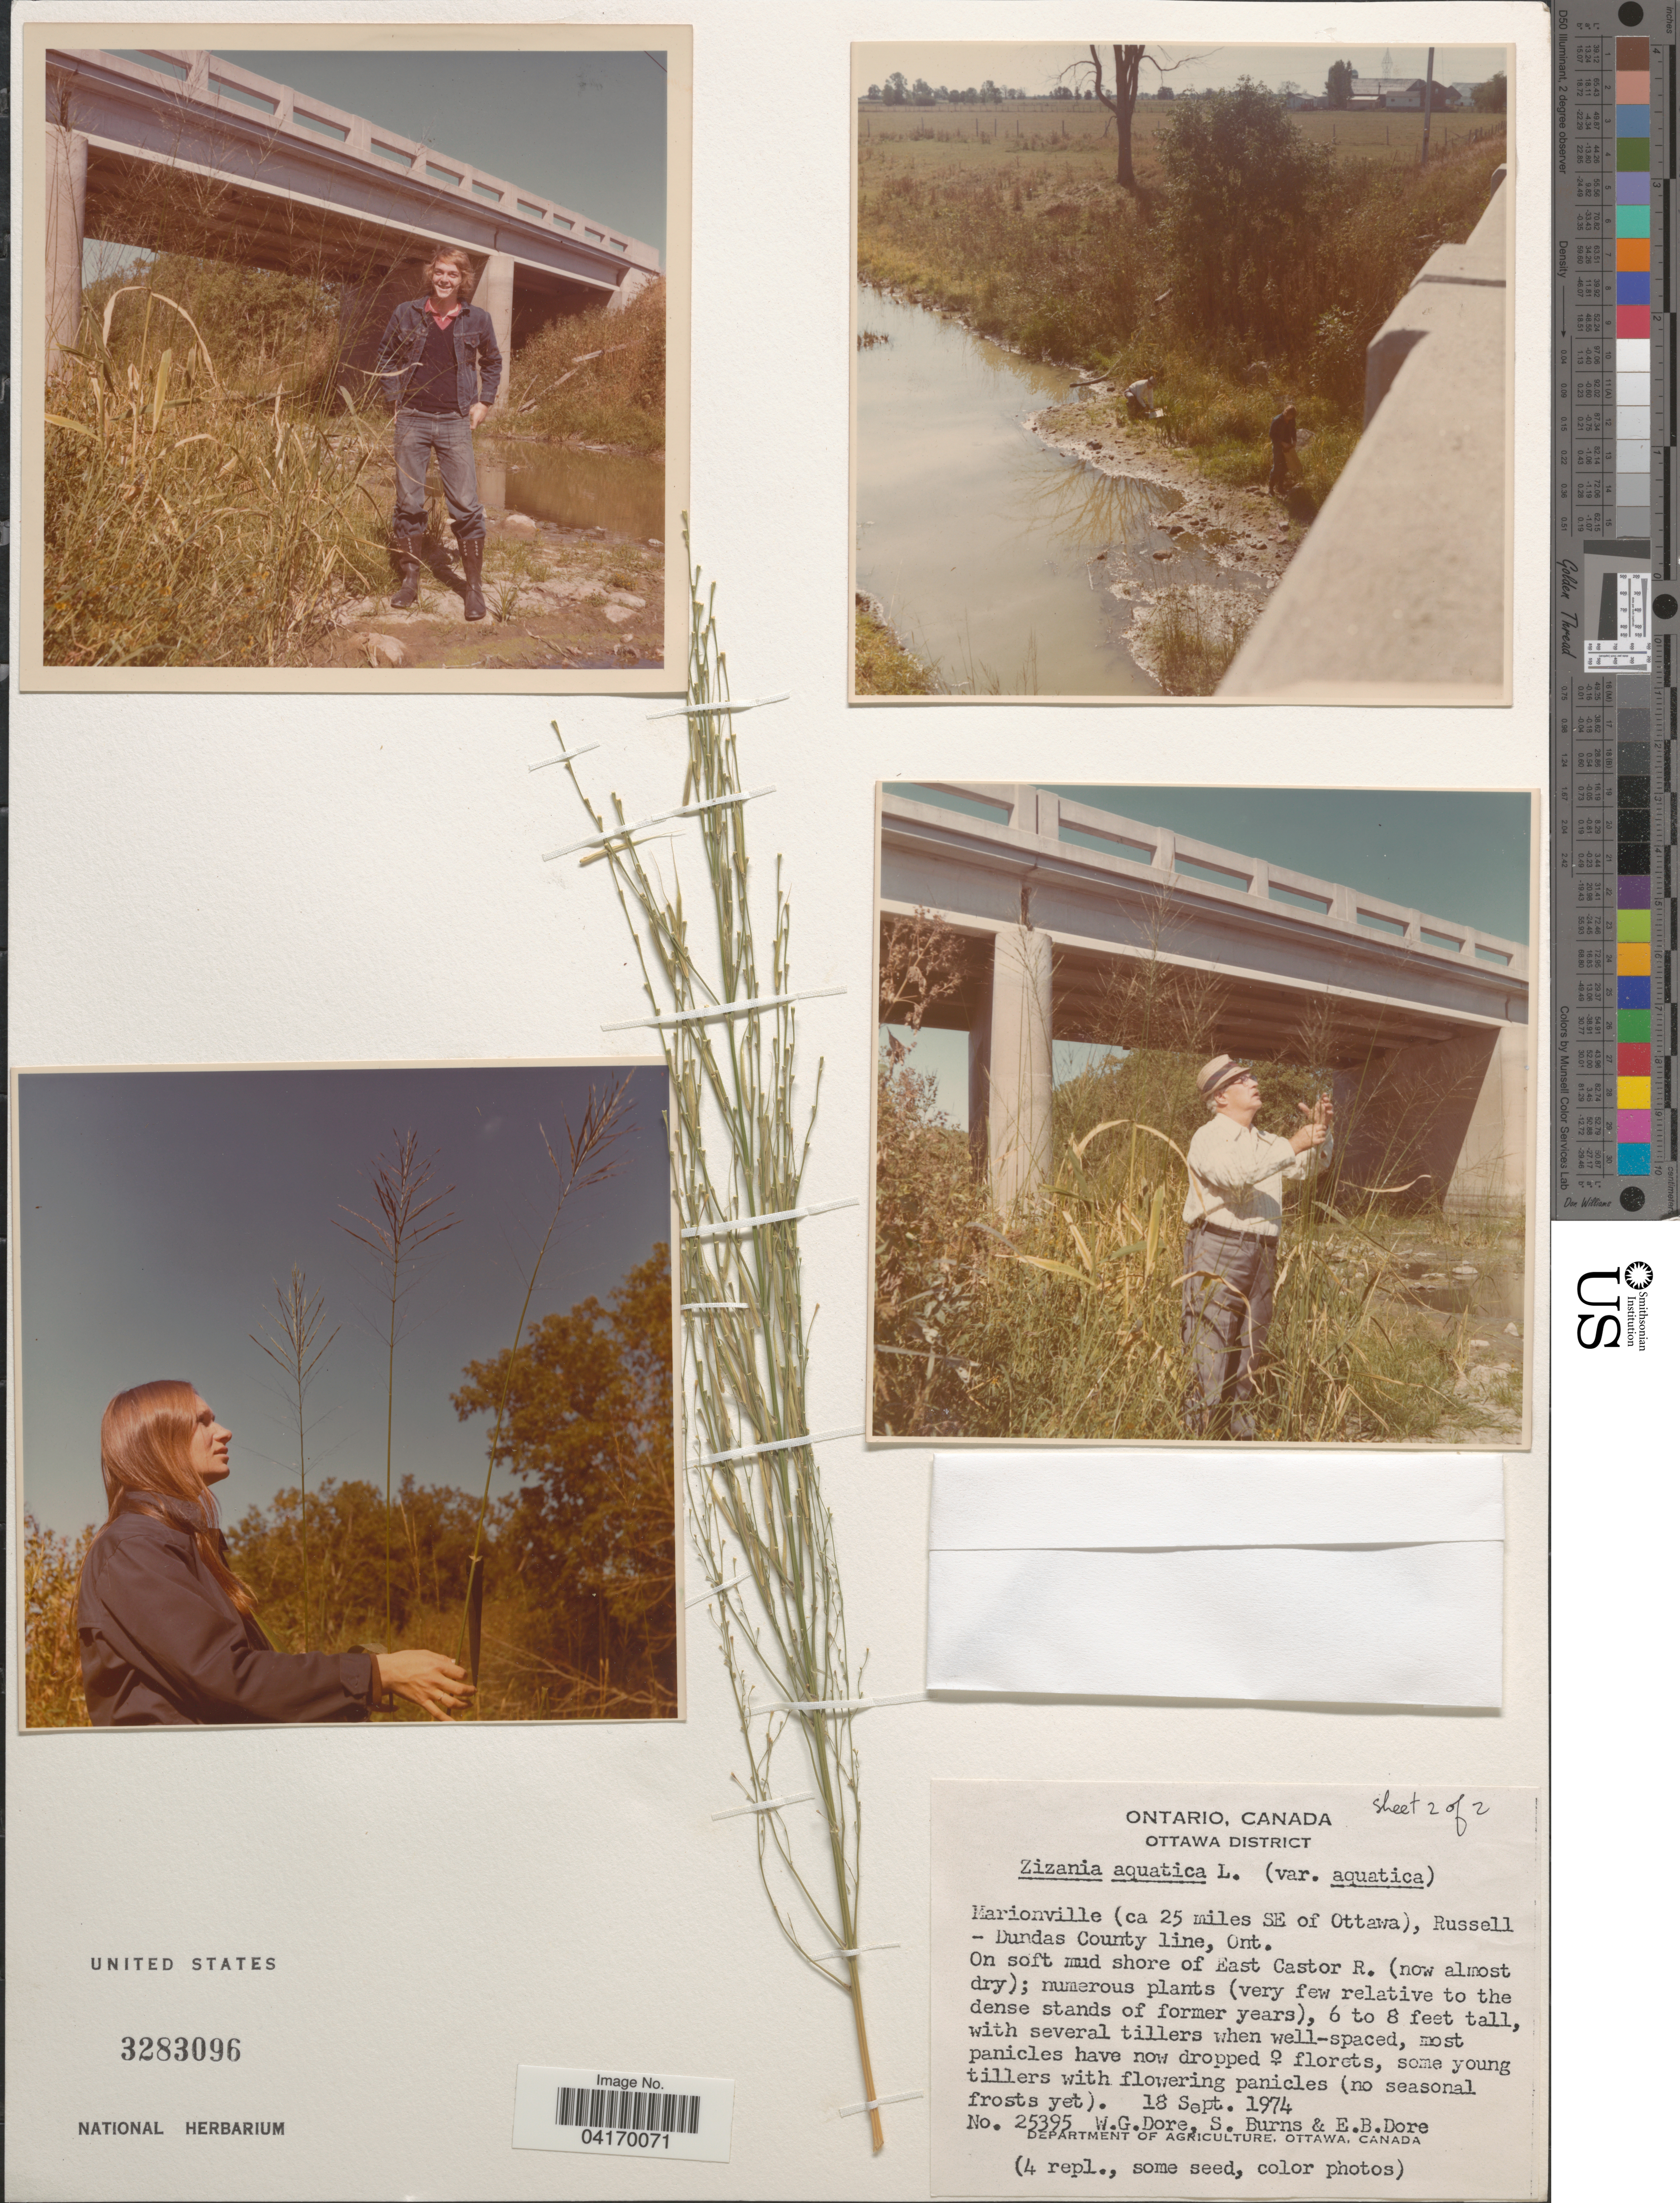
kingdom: Plantae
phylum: Tracheophyta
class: Liliopsida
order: Poales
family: Poaceae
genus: Zizania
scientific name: Zizania aquatica var. aquatica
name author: L.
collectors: W. Dore, S. Burns & E. Dore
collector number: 25395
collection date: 1974-09-18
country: Canada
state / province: Ontario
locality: Ottawa District. Marionville (ca 25 miles SE of Ottawa), Russell - Dundas County line.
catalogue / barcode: US 3283096